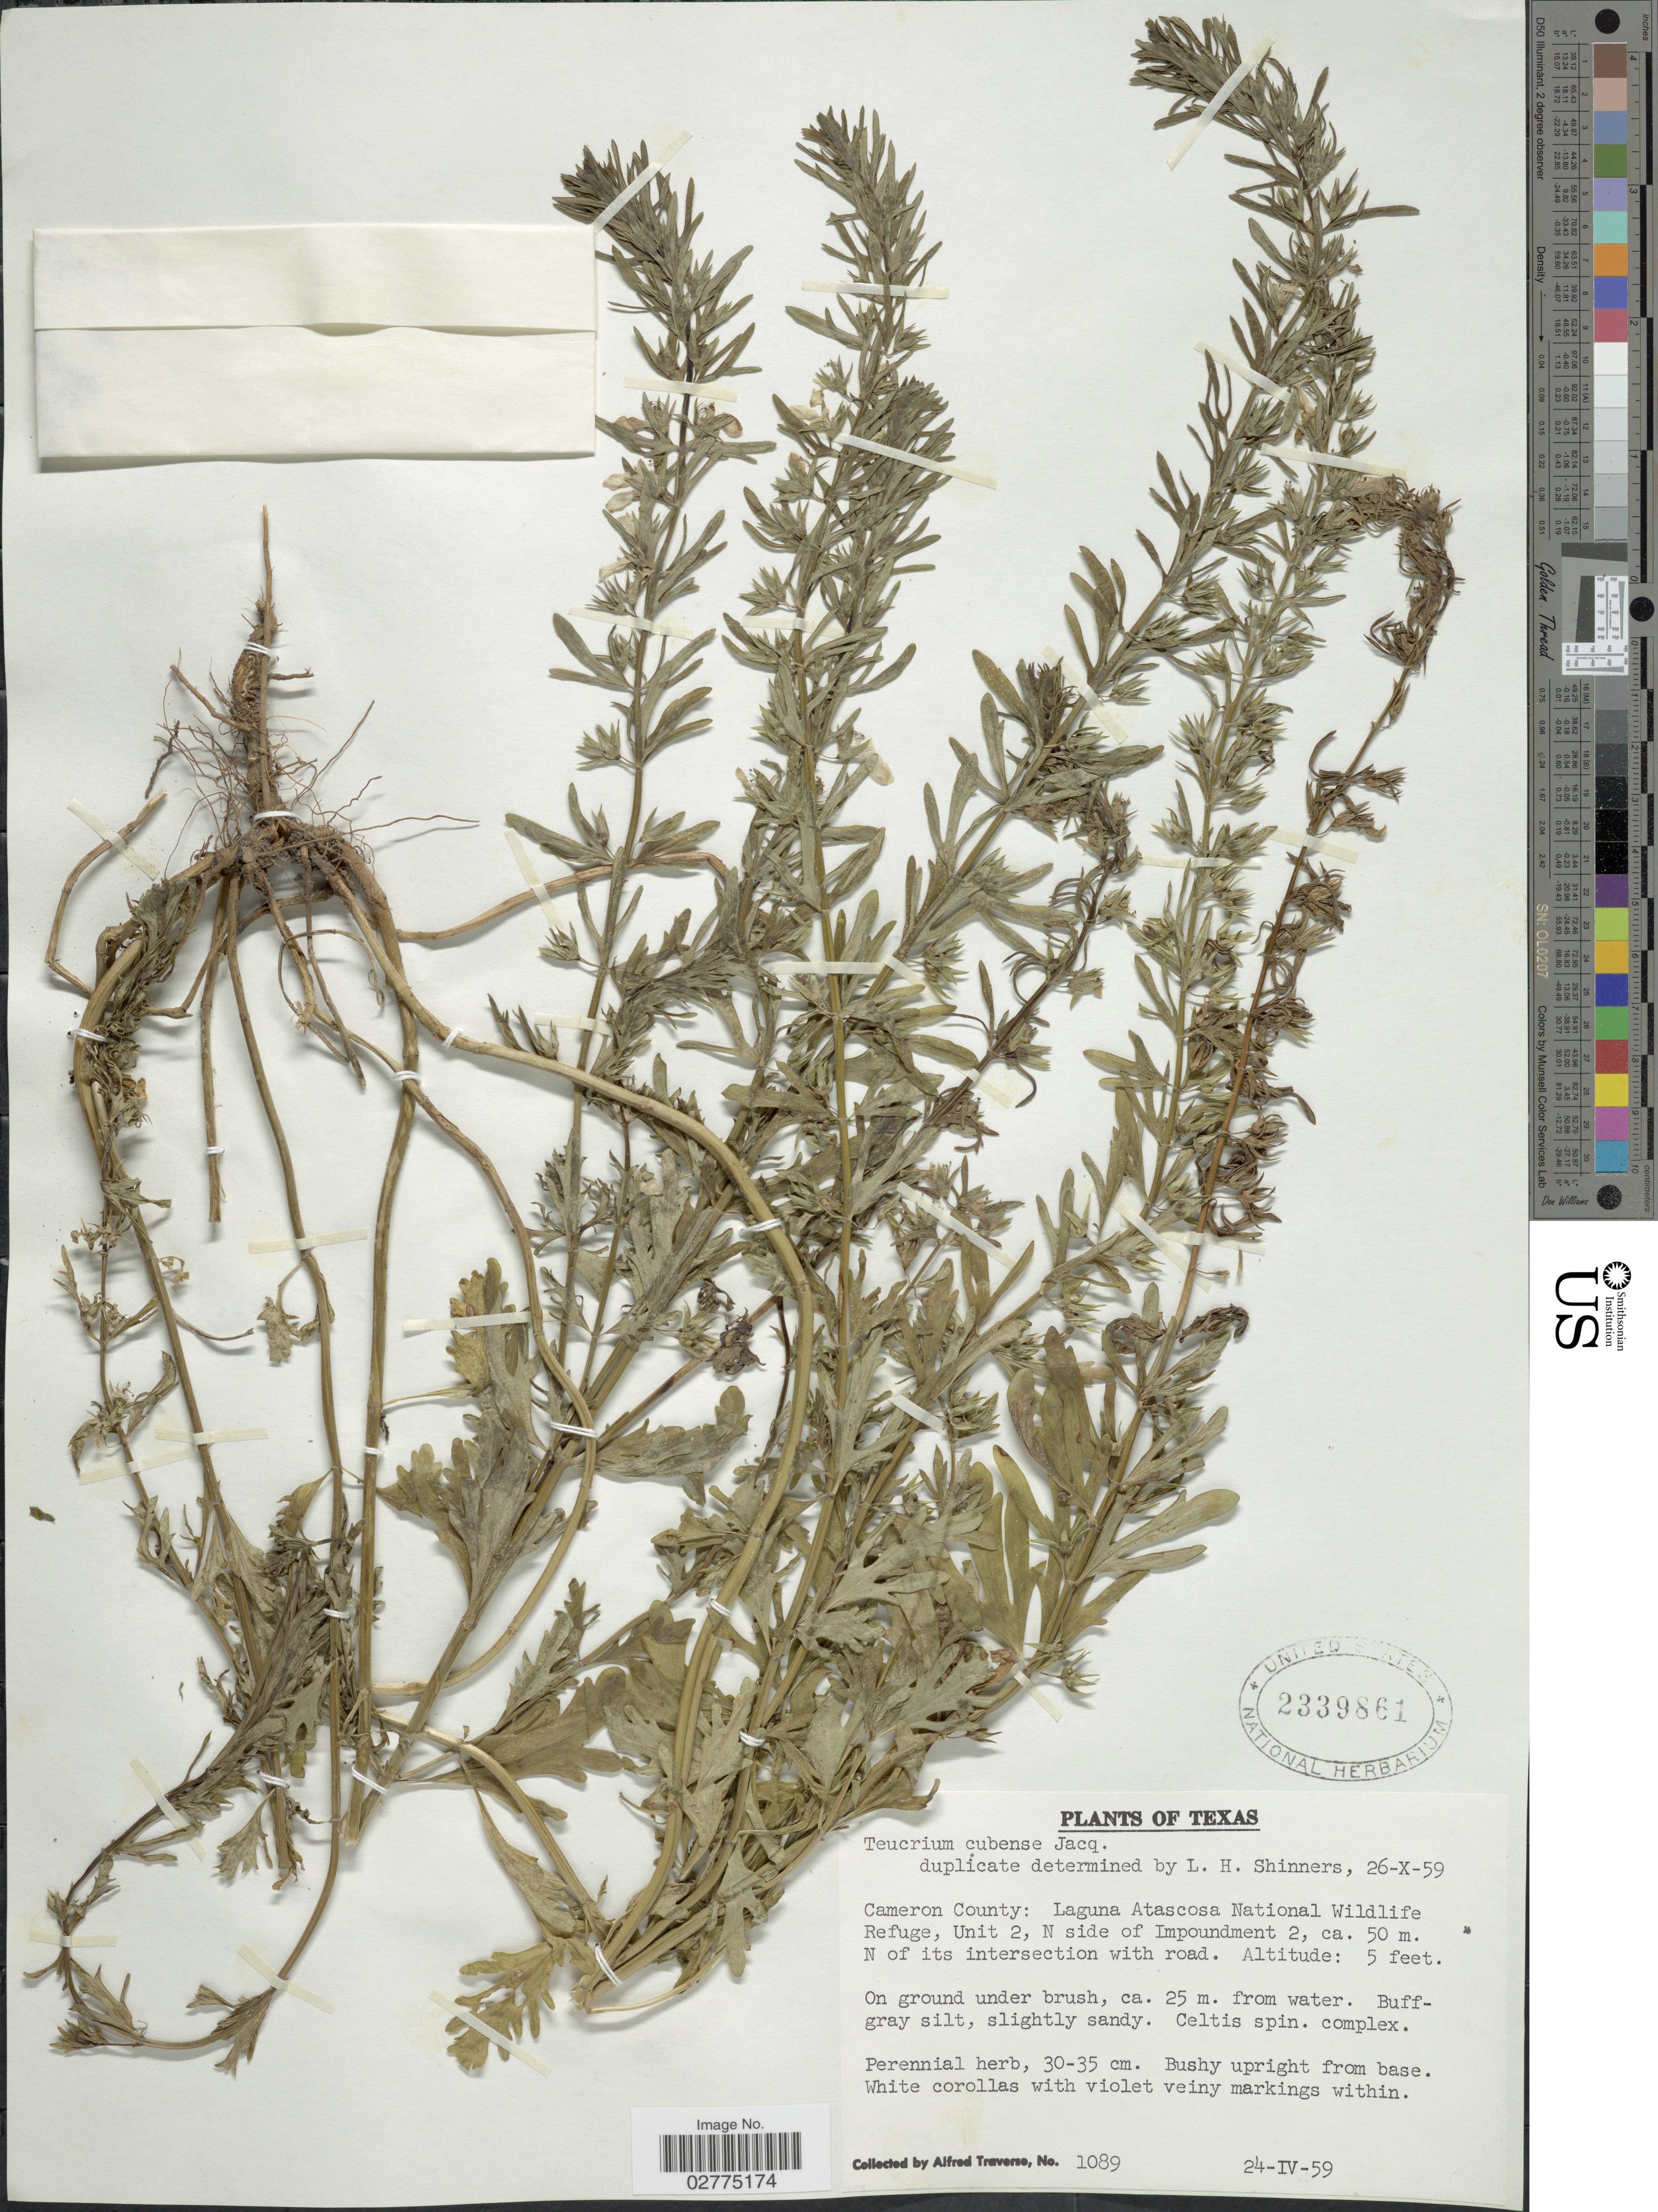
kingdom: Plantae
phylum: Tracheophyta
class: Magnoliopsida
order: Lamiales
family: Lamiaceae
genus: Teucrium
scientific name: Teucrium cubense subsp. chamaedrifolium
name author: Jacq.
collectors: A. Traverse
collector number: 1089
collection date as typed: Transcribed d/m/y: 24/4/59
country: United States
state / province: Texas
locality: Cameron County: Laguna Atascosa National Wildlife Refuge, Unit 2, N side of Impoundment 2, ca. 50 m. N of its intersection with road.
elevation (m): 2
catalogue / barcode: US 2339861